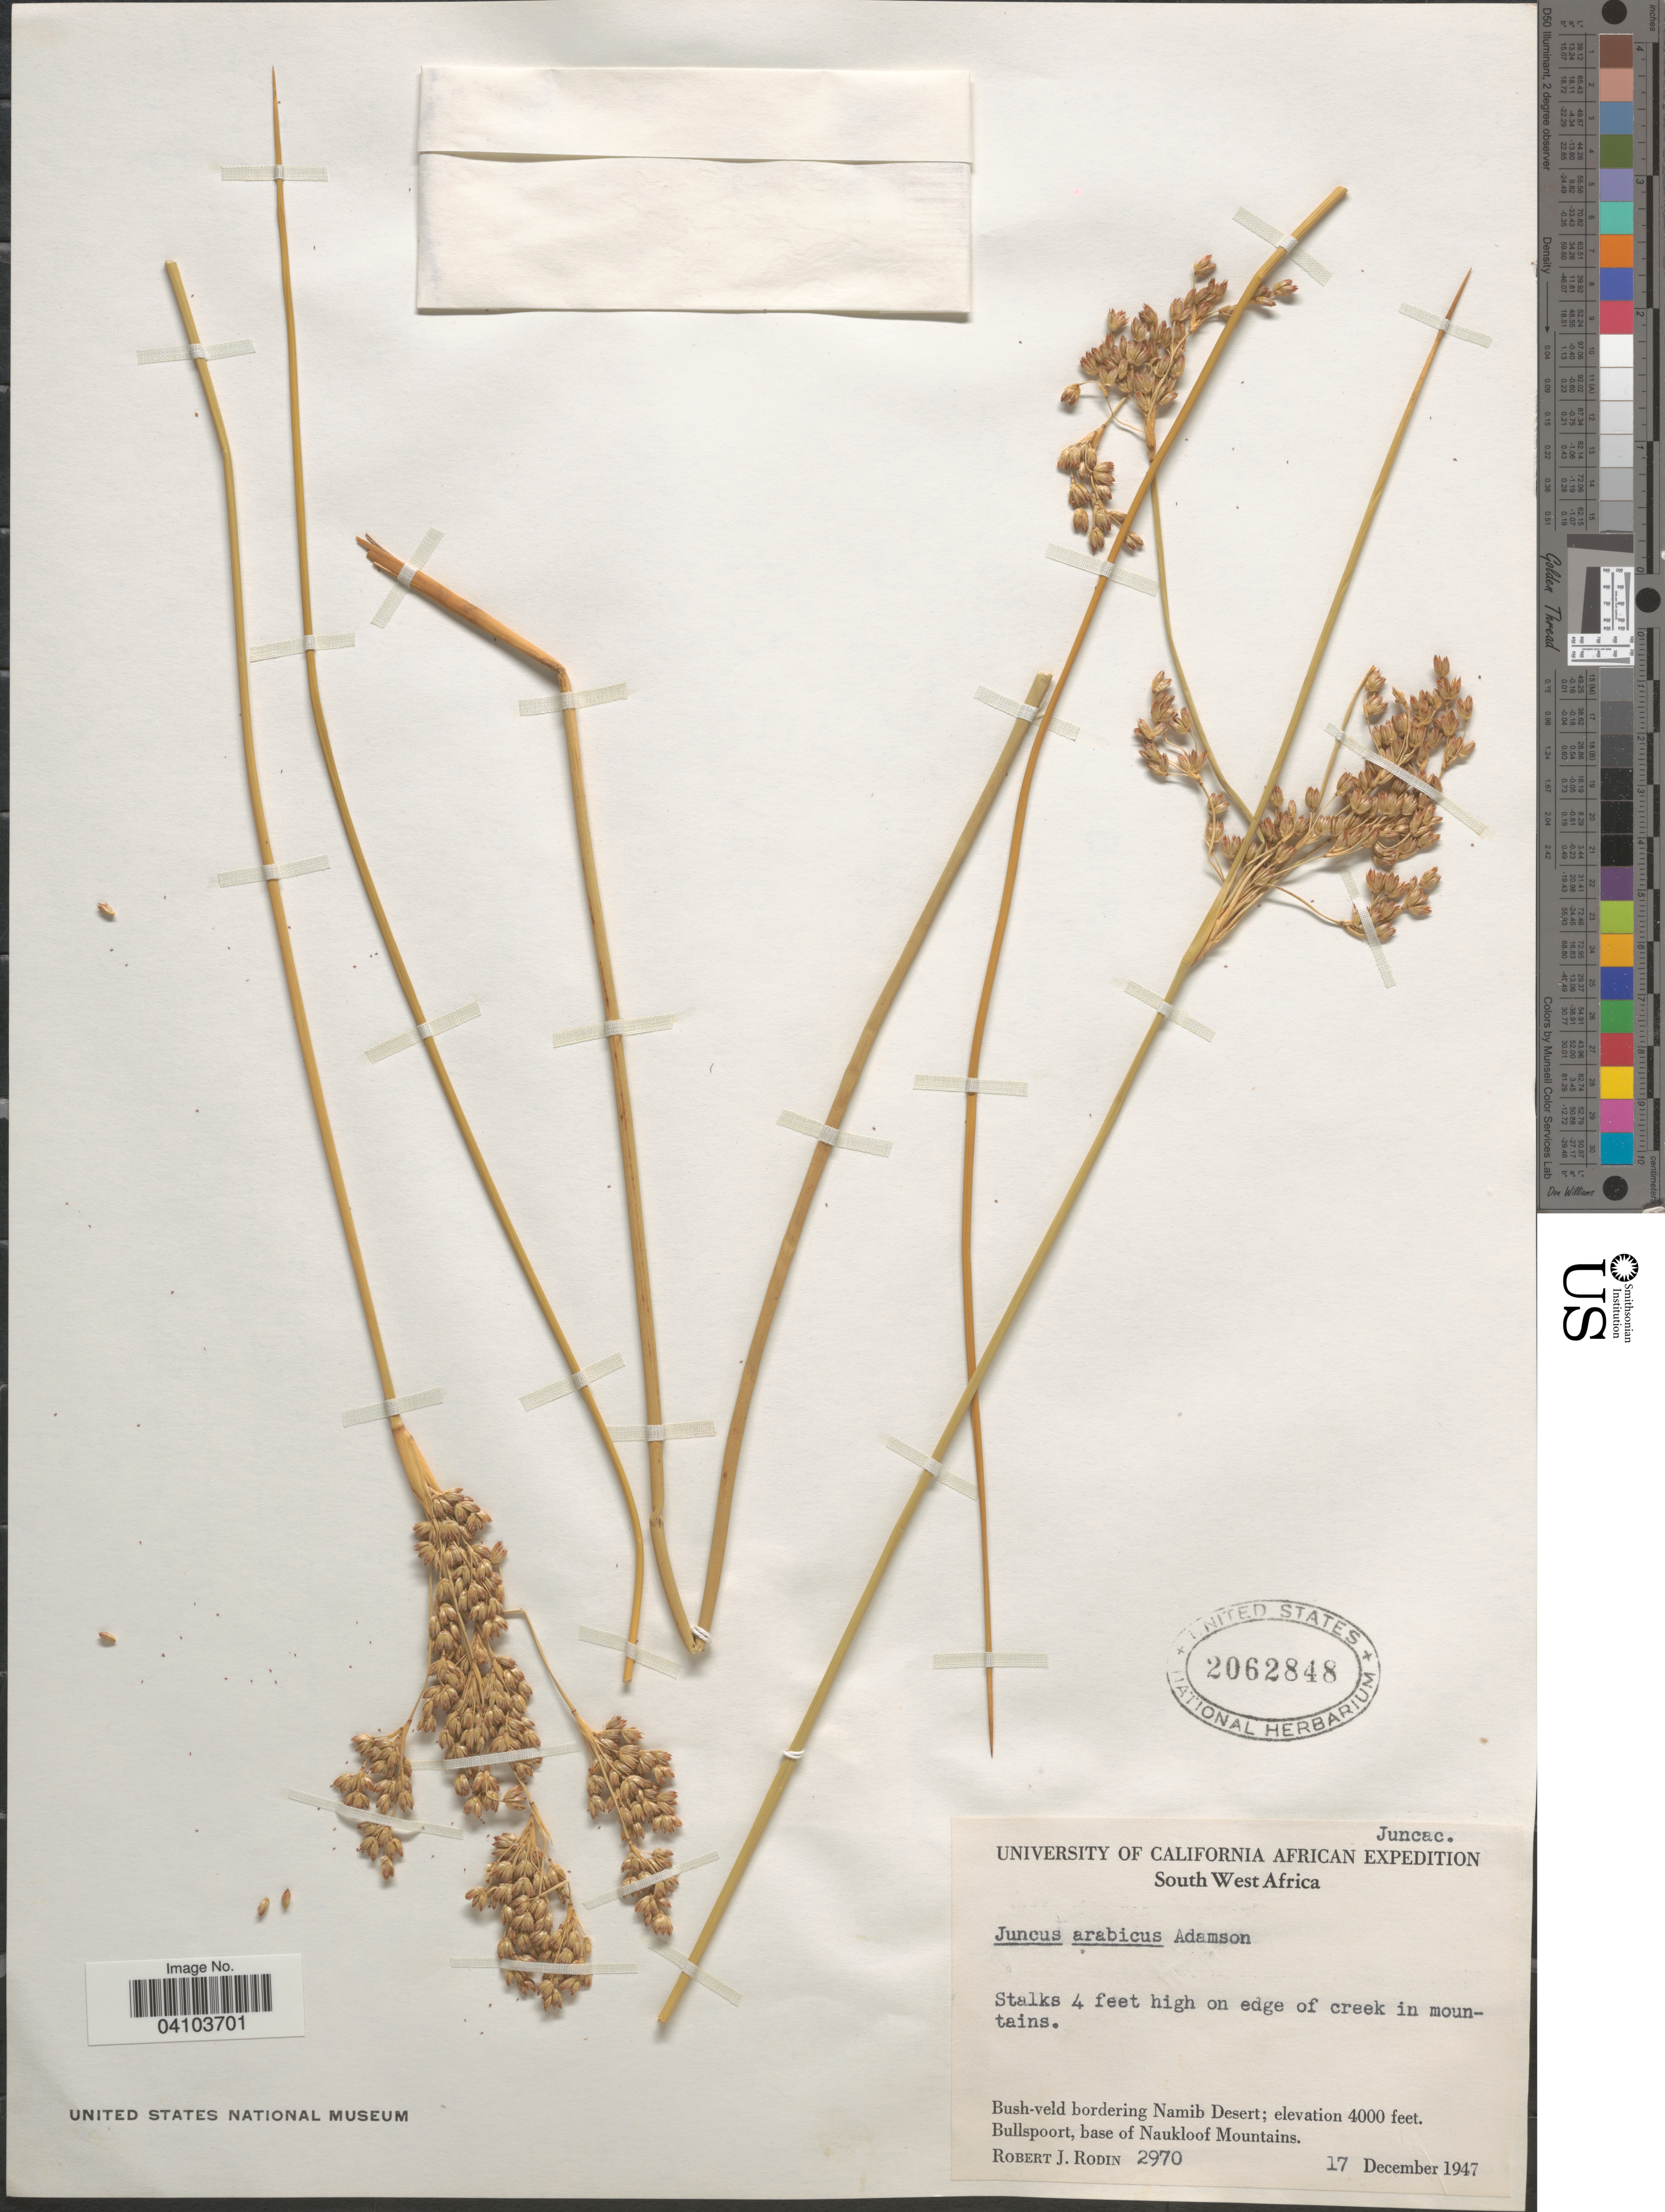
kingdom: Plantae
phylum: Tracheophyta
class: Liliopsida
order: Poales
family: Juncaceae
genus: Juncus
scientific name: Juncus arabicus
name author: (Asch. & Buchenau) Adamson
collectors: R. J. Rodin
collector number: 2970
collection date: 1947-12-17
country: Namibia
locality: University of California African Expedition. South West Africa. Bush-veld bordering Namib Desert; Bullspoort, base of Naukloof Mountains.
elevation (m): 1219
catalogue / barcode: US 2062848